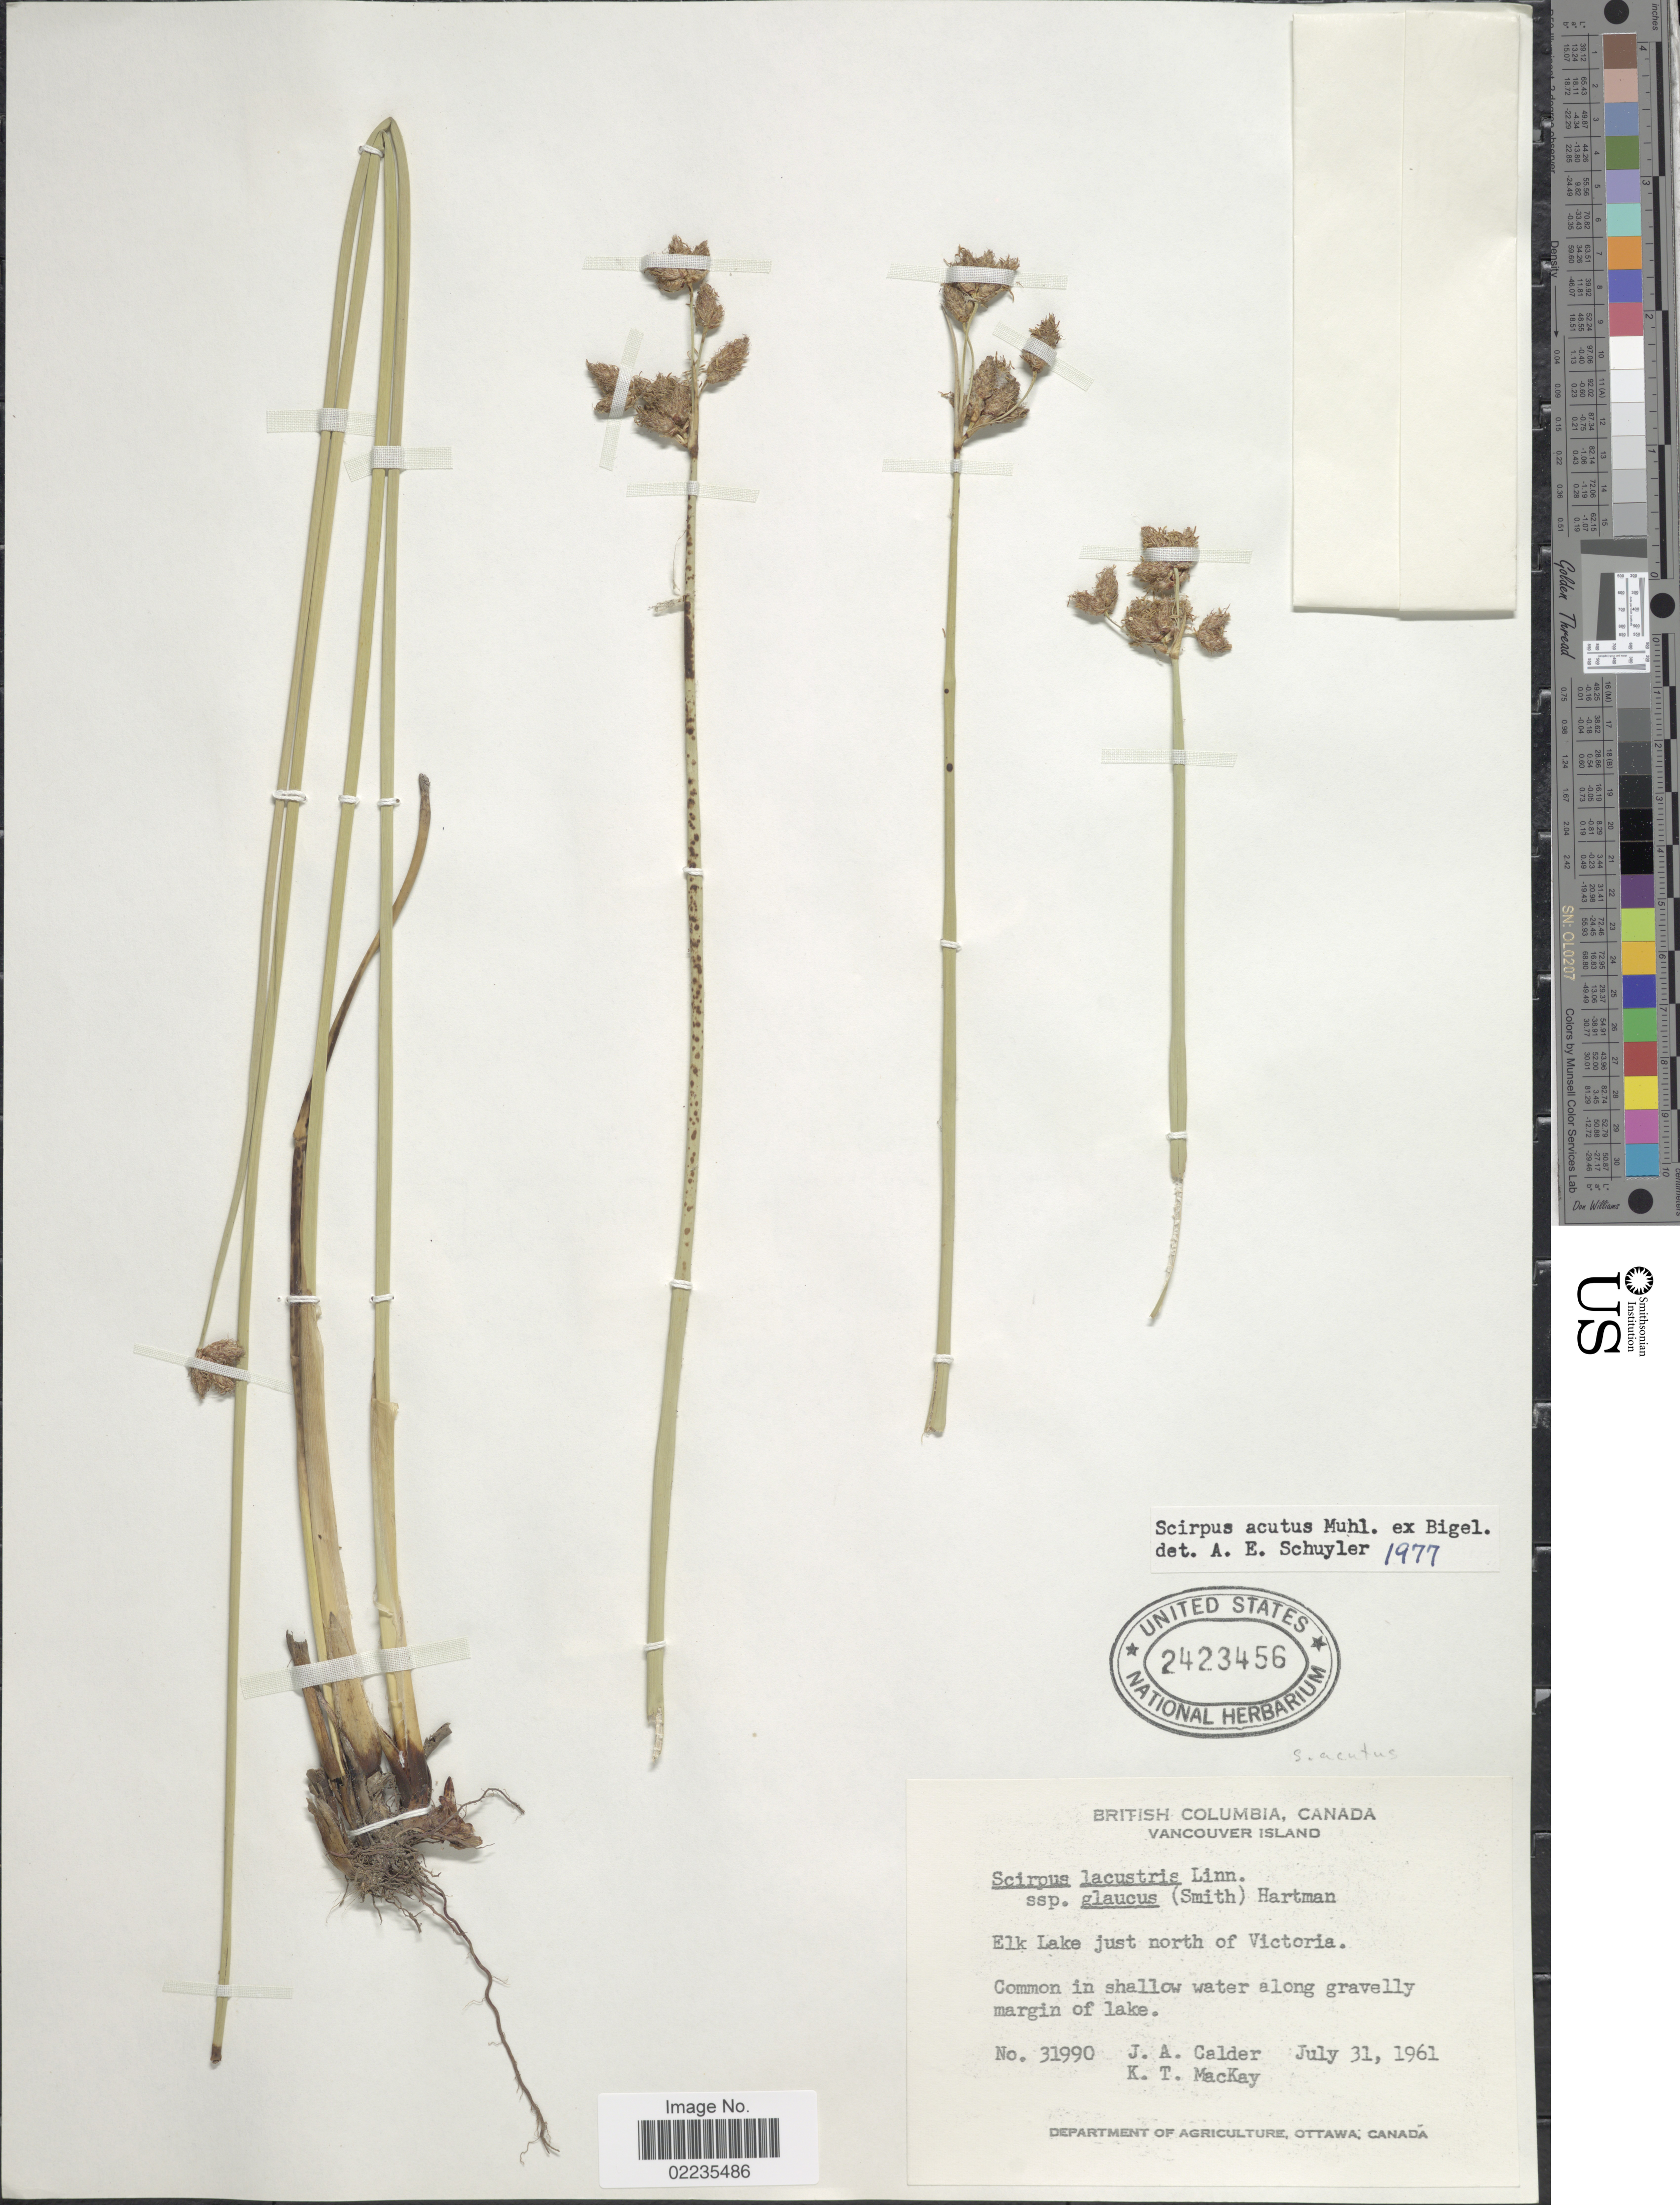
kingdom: Plantae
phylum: Tracheophyta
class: Liliopsida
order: Poales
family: Cyperaceae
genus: Schoenoplectus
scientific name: Schoenoplectus acutus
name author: (Muhl. ex Bigelow) Á. Löve & D. Löve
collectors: J. A. Calder & K. T. Mackay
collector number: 31990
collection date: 1961-07-31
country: Canada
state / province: British Columbia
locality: Vancouver Island, Elk Lake just north of Victoria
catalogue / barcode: US 2423456